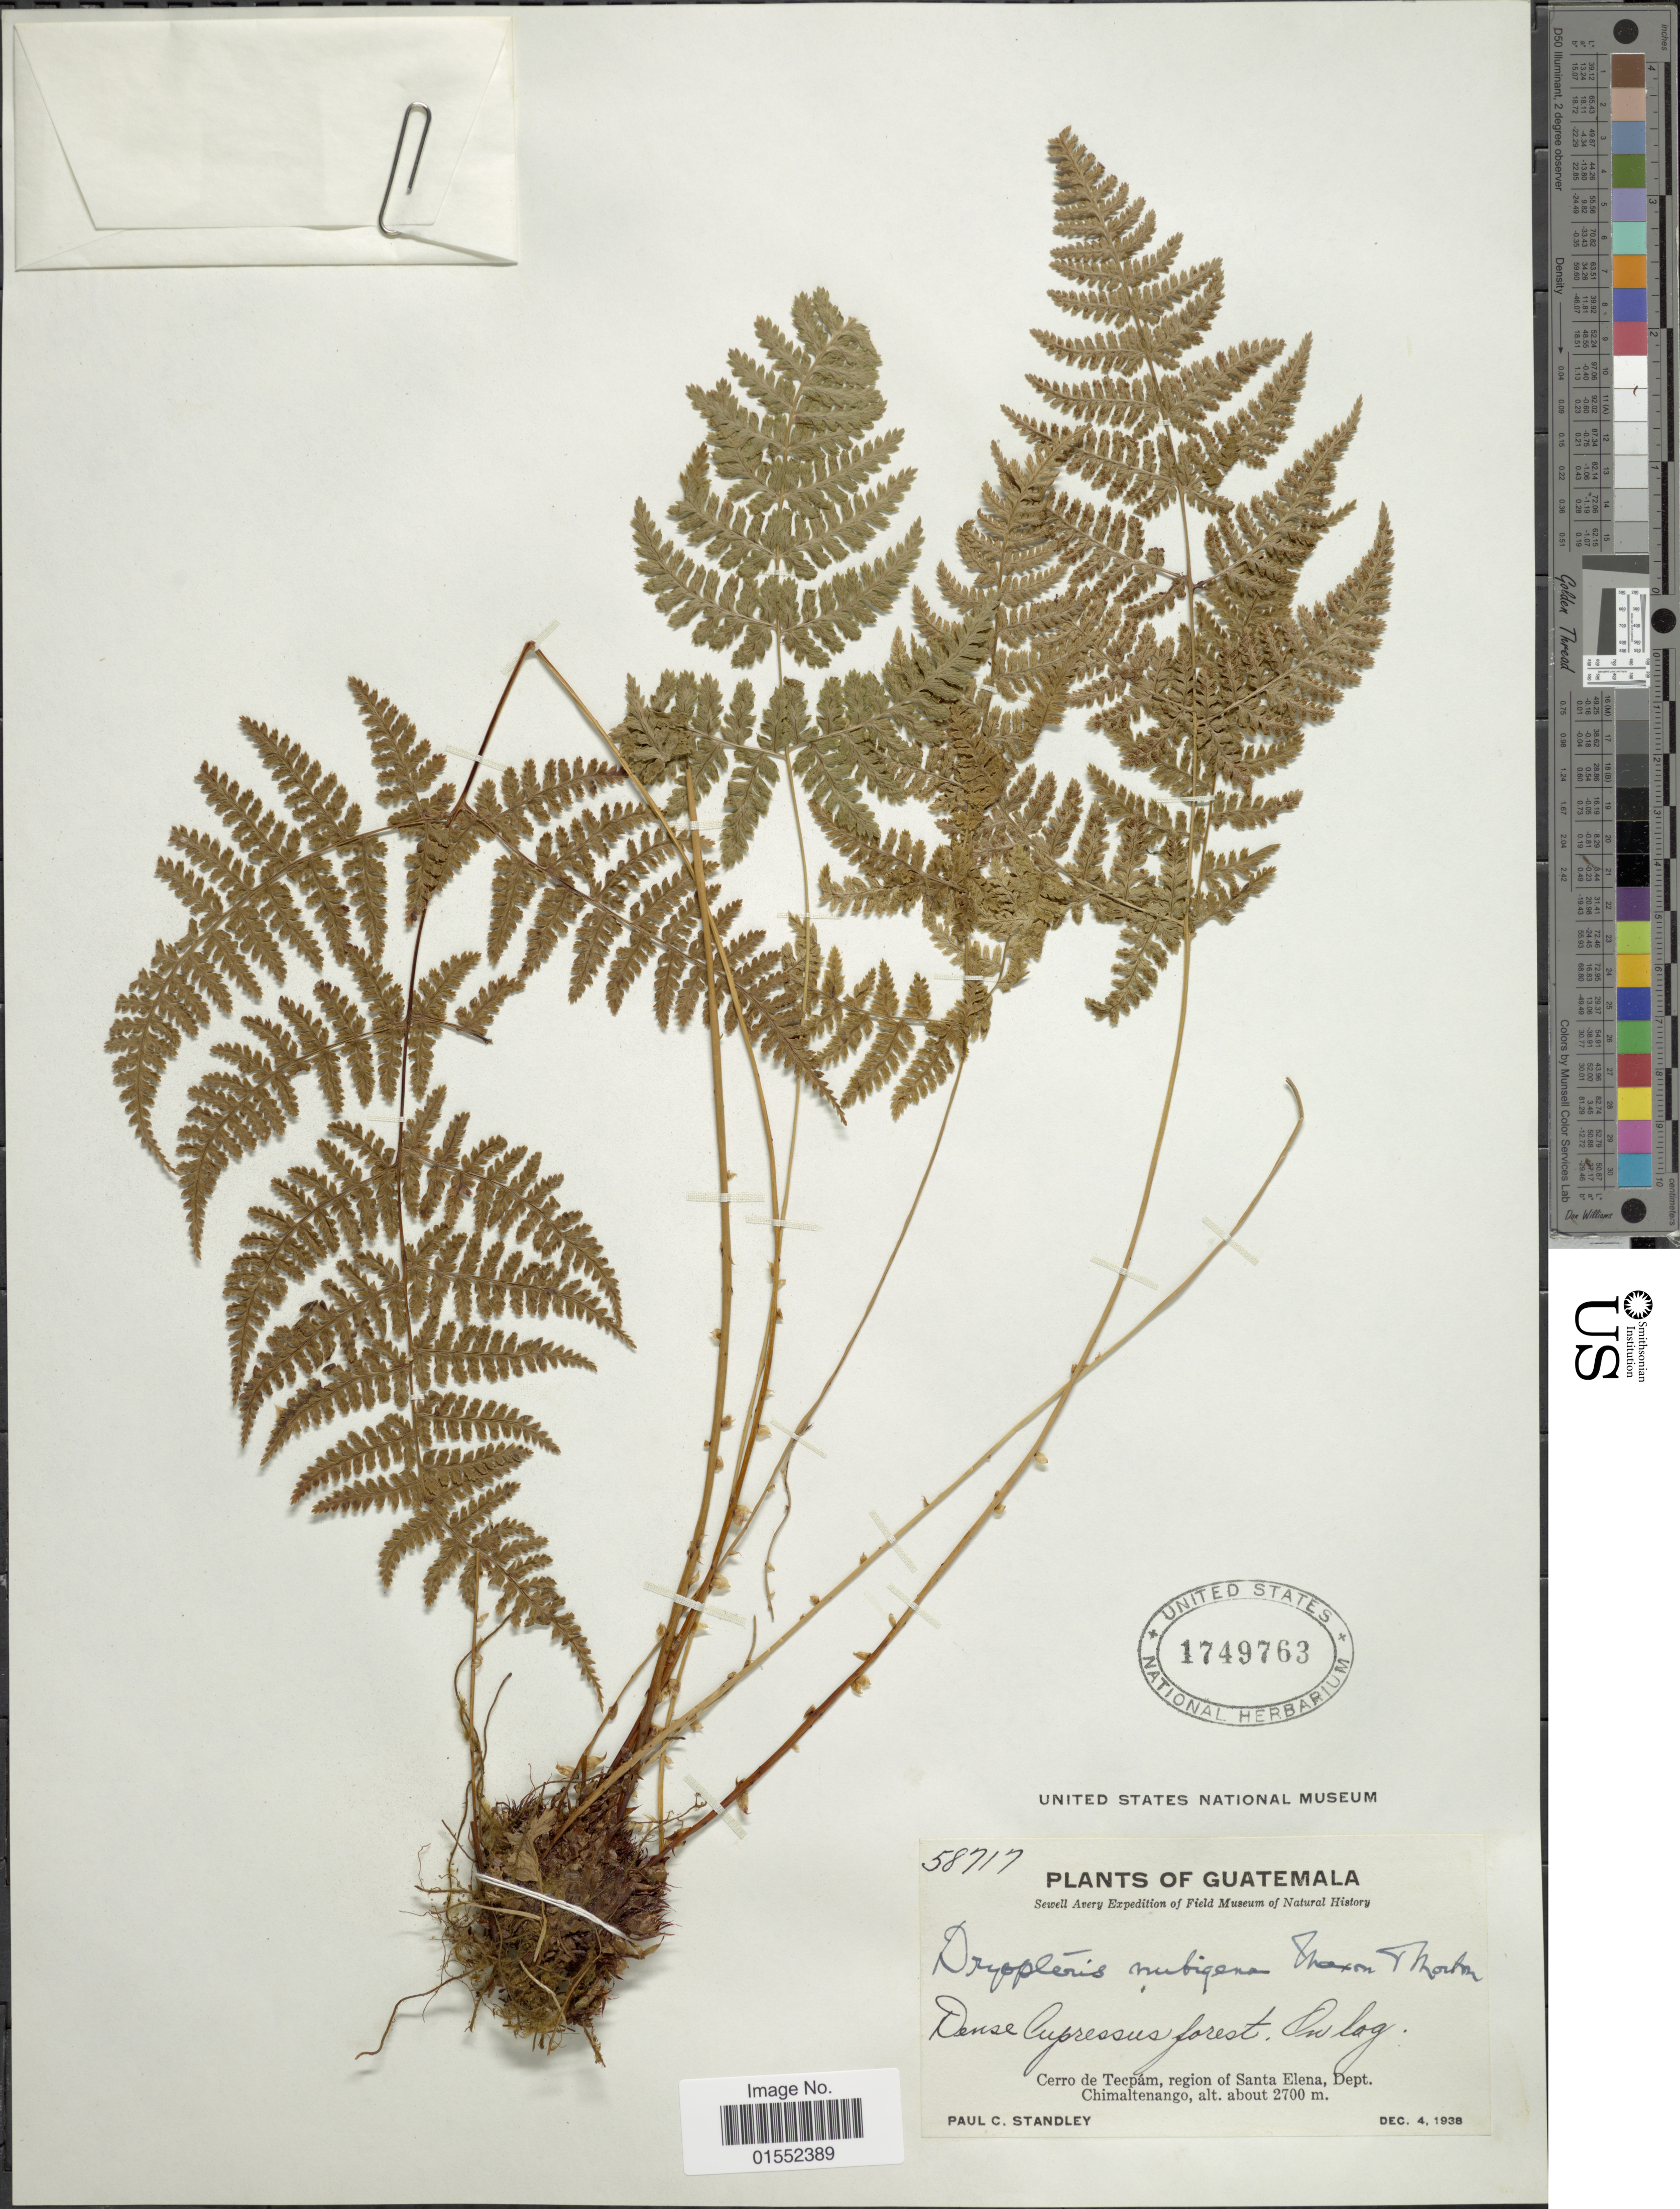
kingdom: Plantae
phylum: Tracheophyta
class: Polypodiopsida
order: Polypodiales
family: Dryopteridaceae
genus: Dryopteris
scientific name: Dryopteris nubigena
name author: Maxon & C.V. Morton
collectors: P. C. Standley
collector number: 58717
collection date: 1938-12-04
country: Guatemala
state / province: Chimaltenango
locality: Cerro de Tecpám, region of Santa Elena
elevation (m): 2700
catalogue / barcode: US 1749763